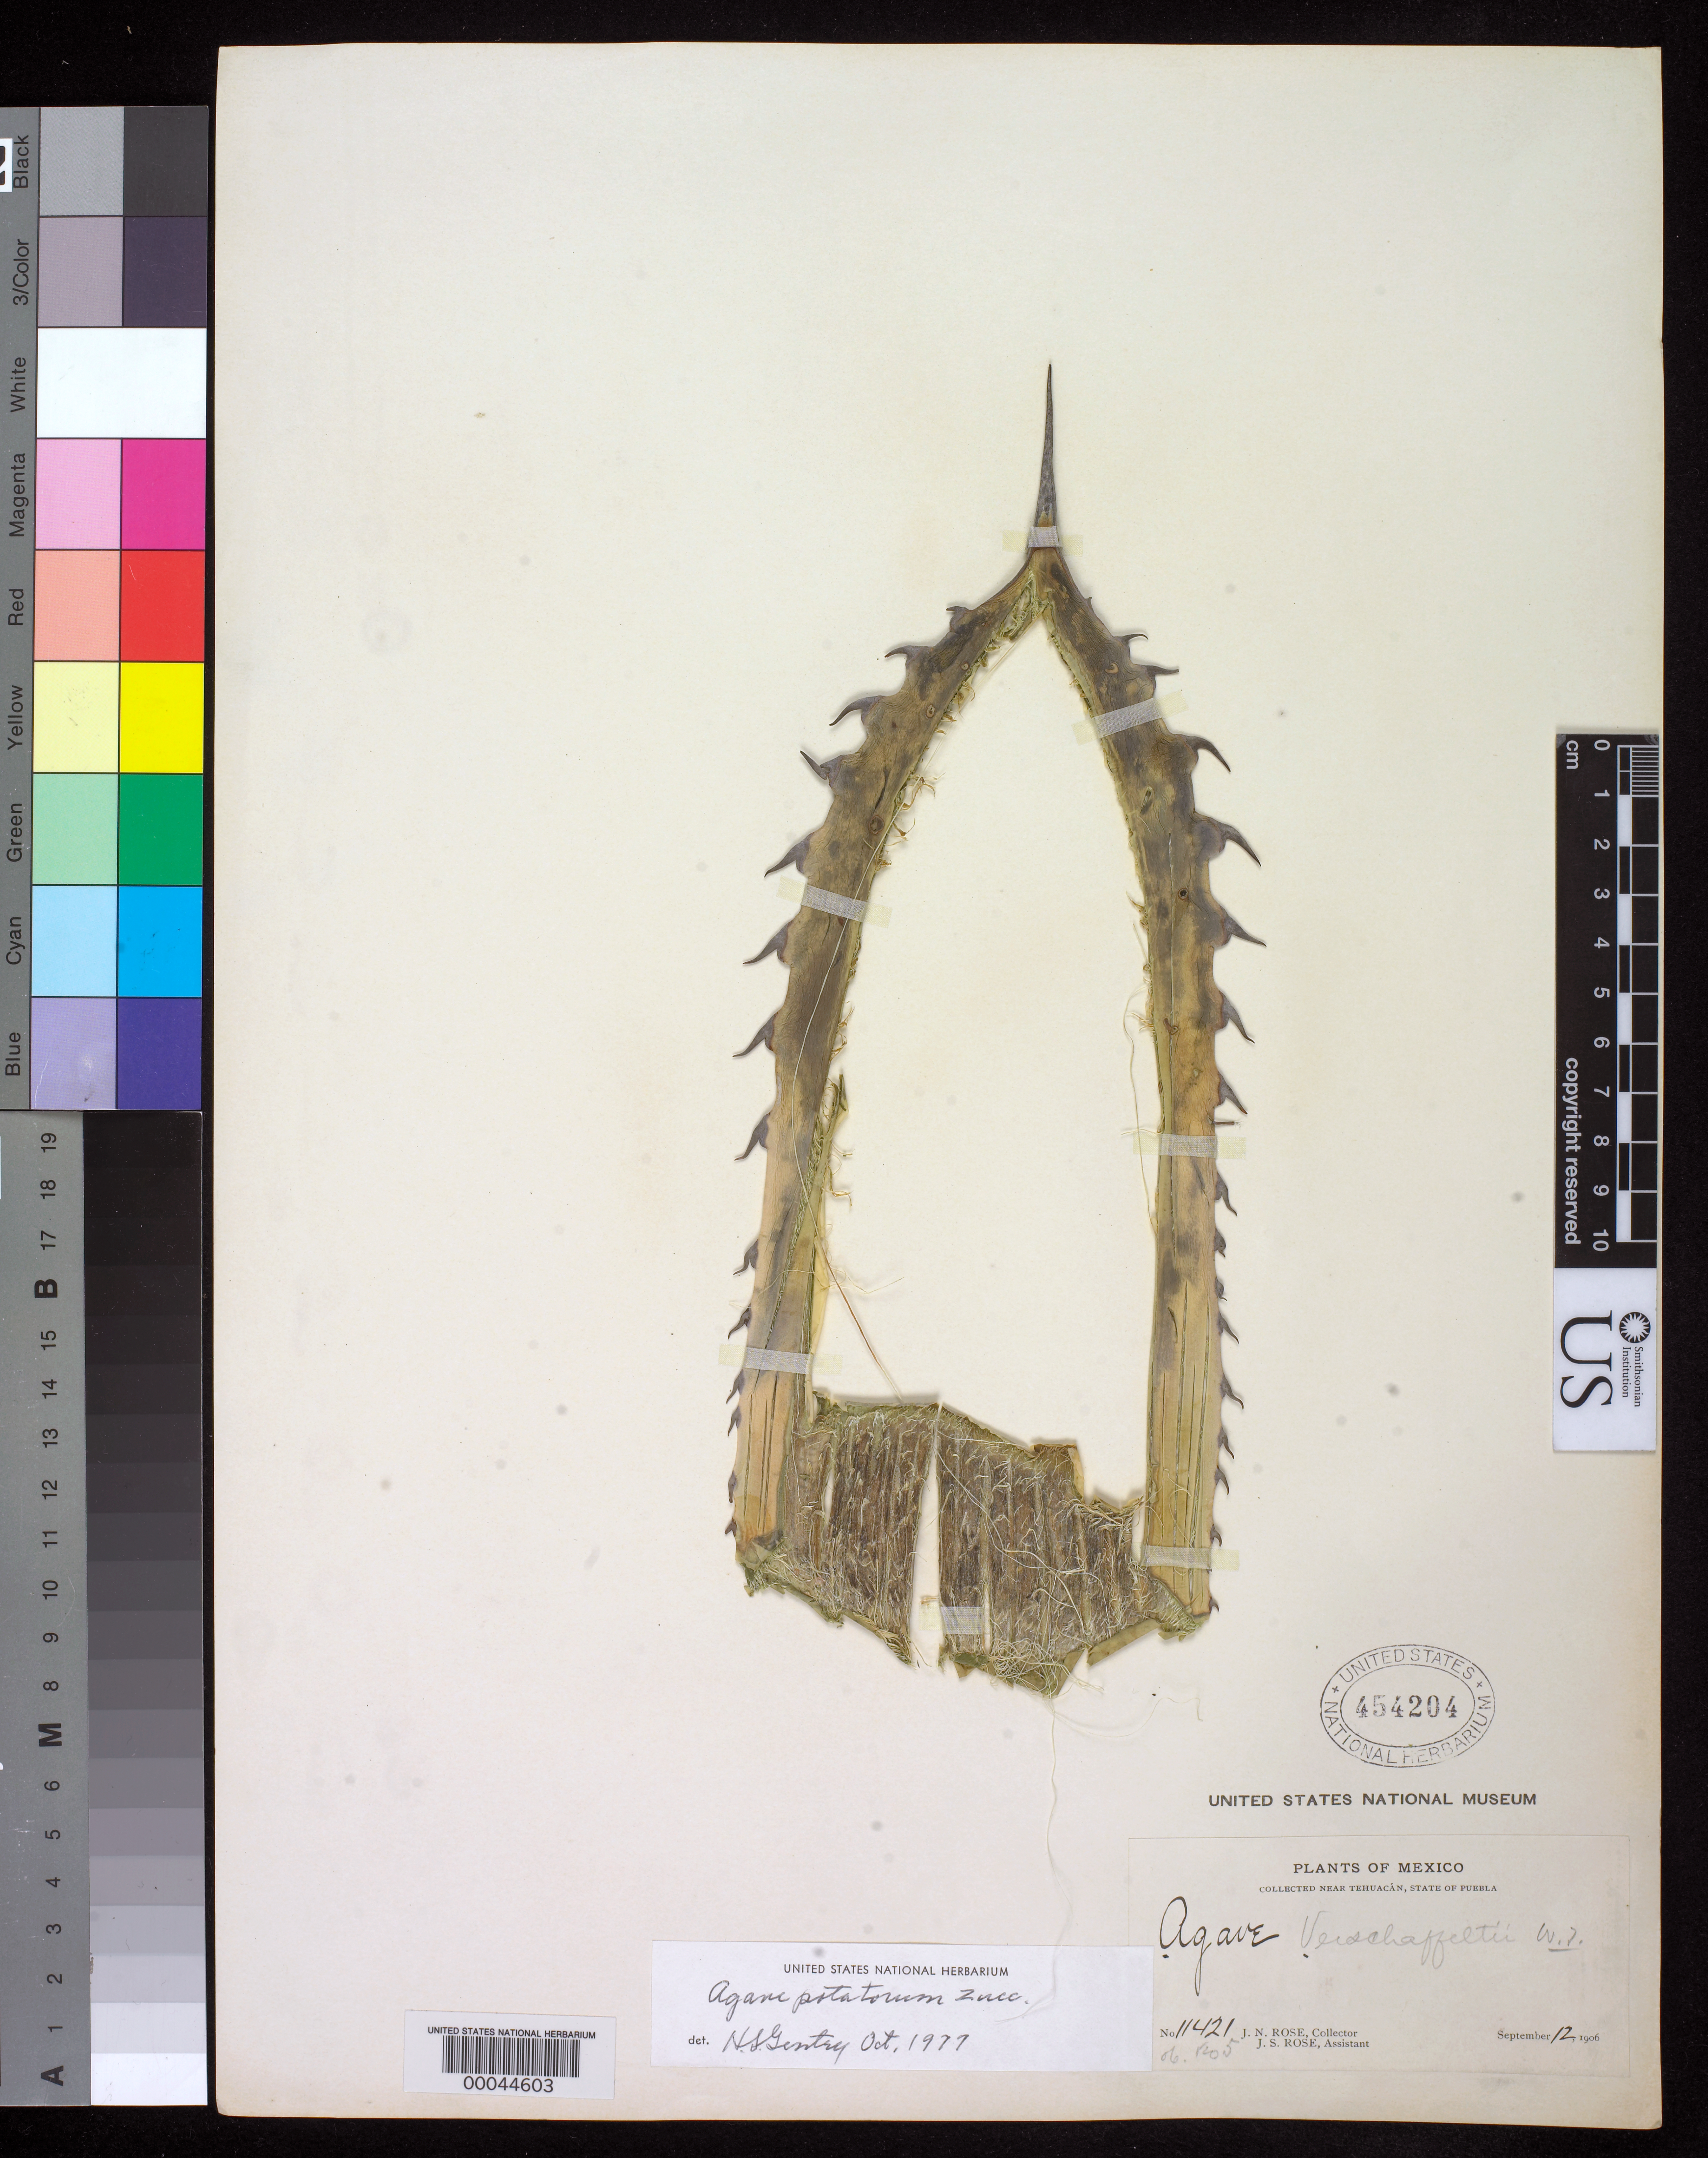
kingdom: Plantae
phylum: Tracheophyta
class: Liliopsida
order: Asparagales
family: Asparagaceae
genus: Agave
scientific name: Agave potatorum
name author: Zucc.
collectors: J. N. Rose & J. S. Rose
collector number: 11421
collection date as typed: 12 Sep 1906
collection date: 1906-09-12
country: Mexico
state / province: Puebla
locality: Near Tehuacan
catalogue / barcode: US 454204